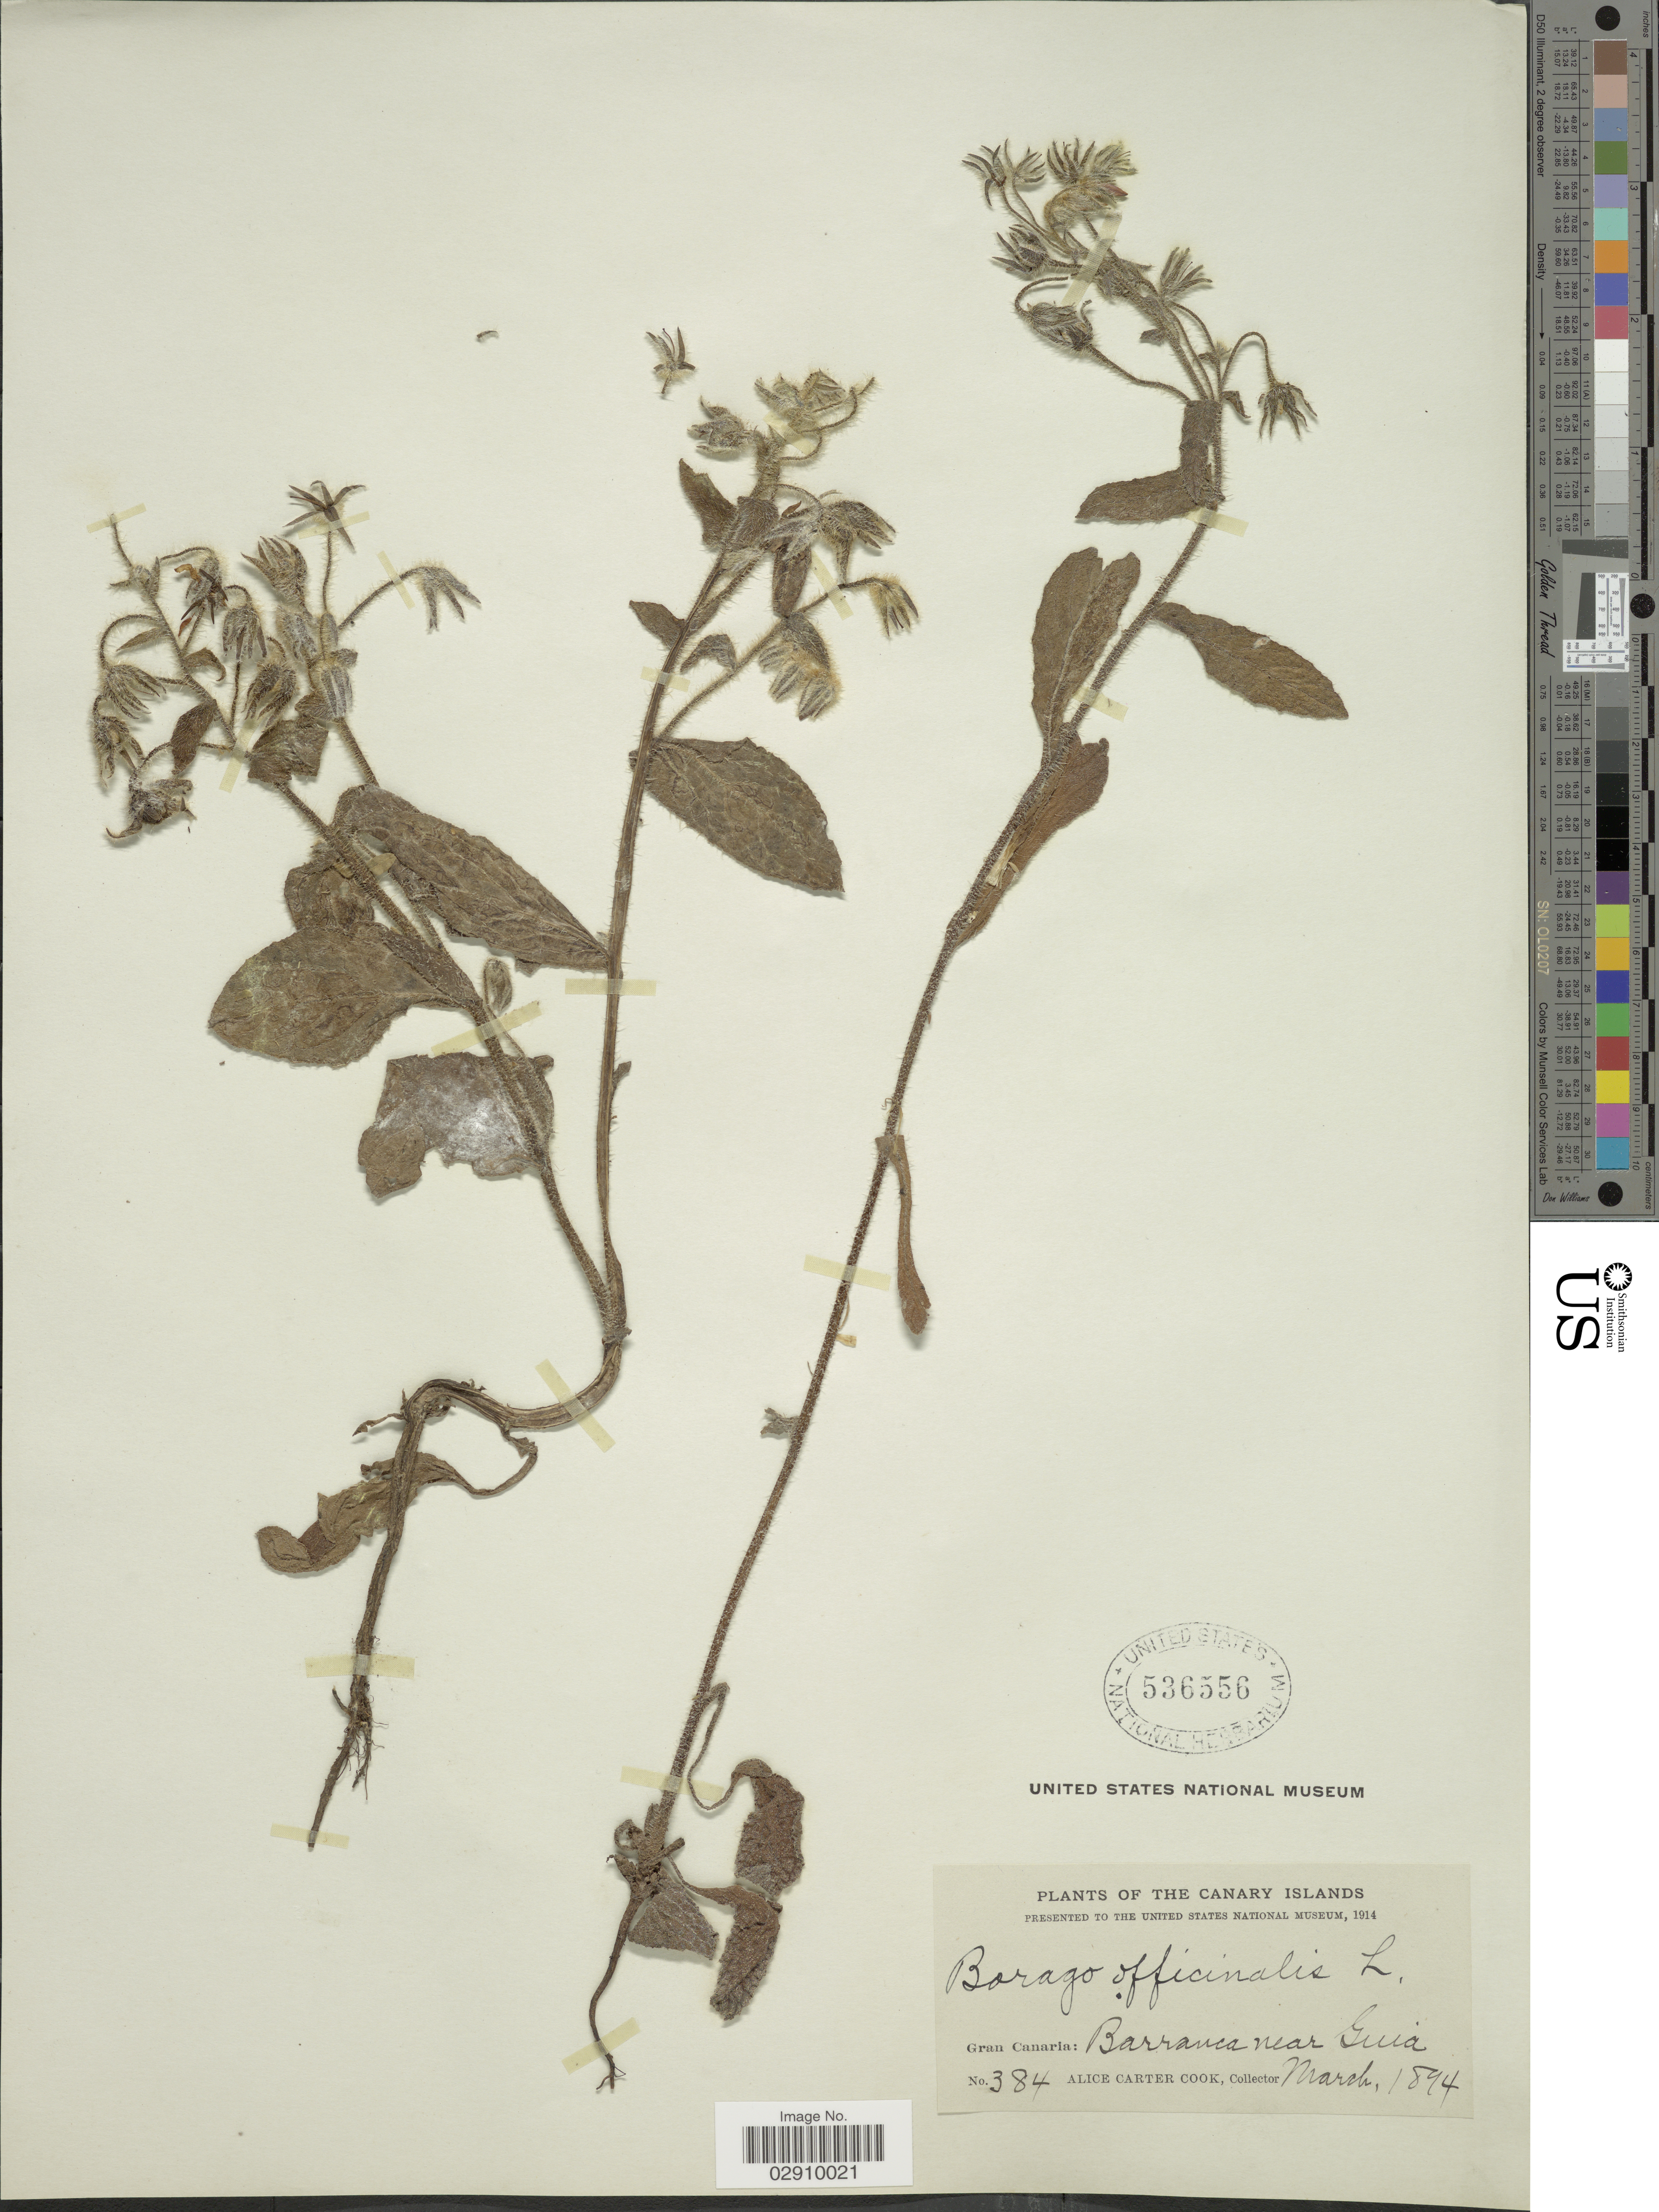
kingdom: Plantae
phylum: Tracheophyta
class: Magnoliopsida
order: Boraginales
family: Boraginaceae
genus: Borago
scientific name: Borago officinalis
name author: L.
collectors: Alice C. Cook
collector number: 384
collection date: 1894-03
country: Spain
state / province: Canarias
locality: Canary Islands, Gran Canaria, Barranca near Guia.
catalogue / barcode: US 536556